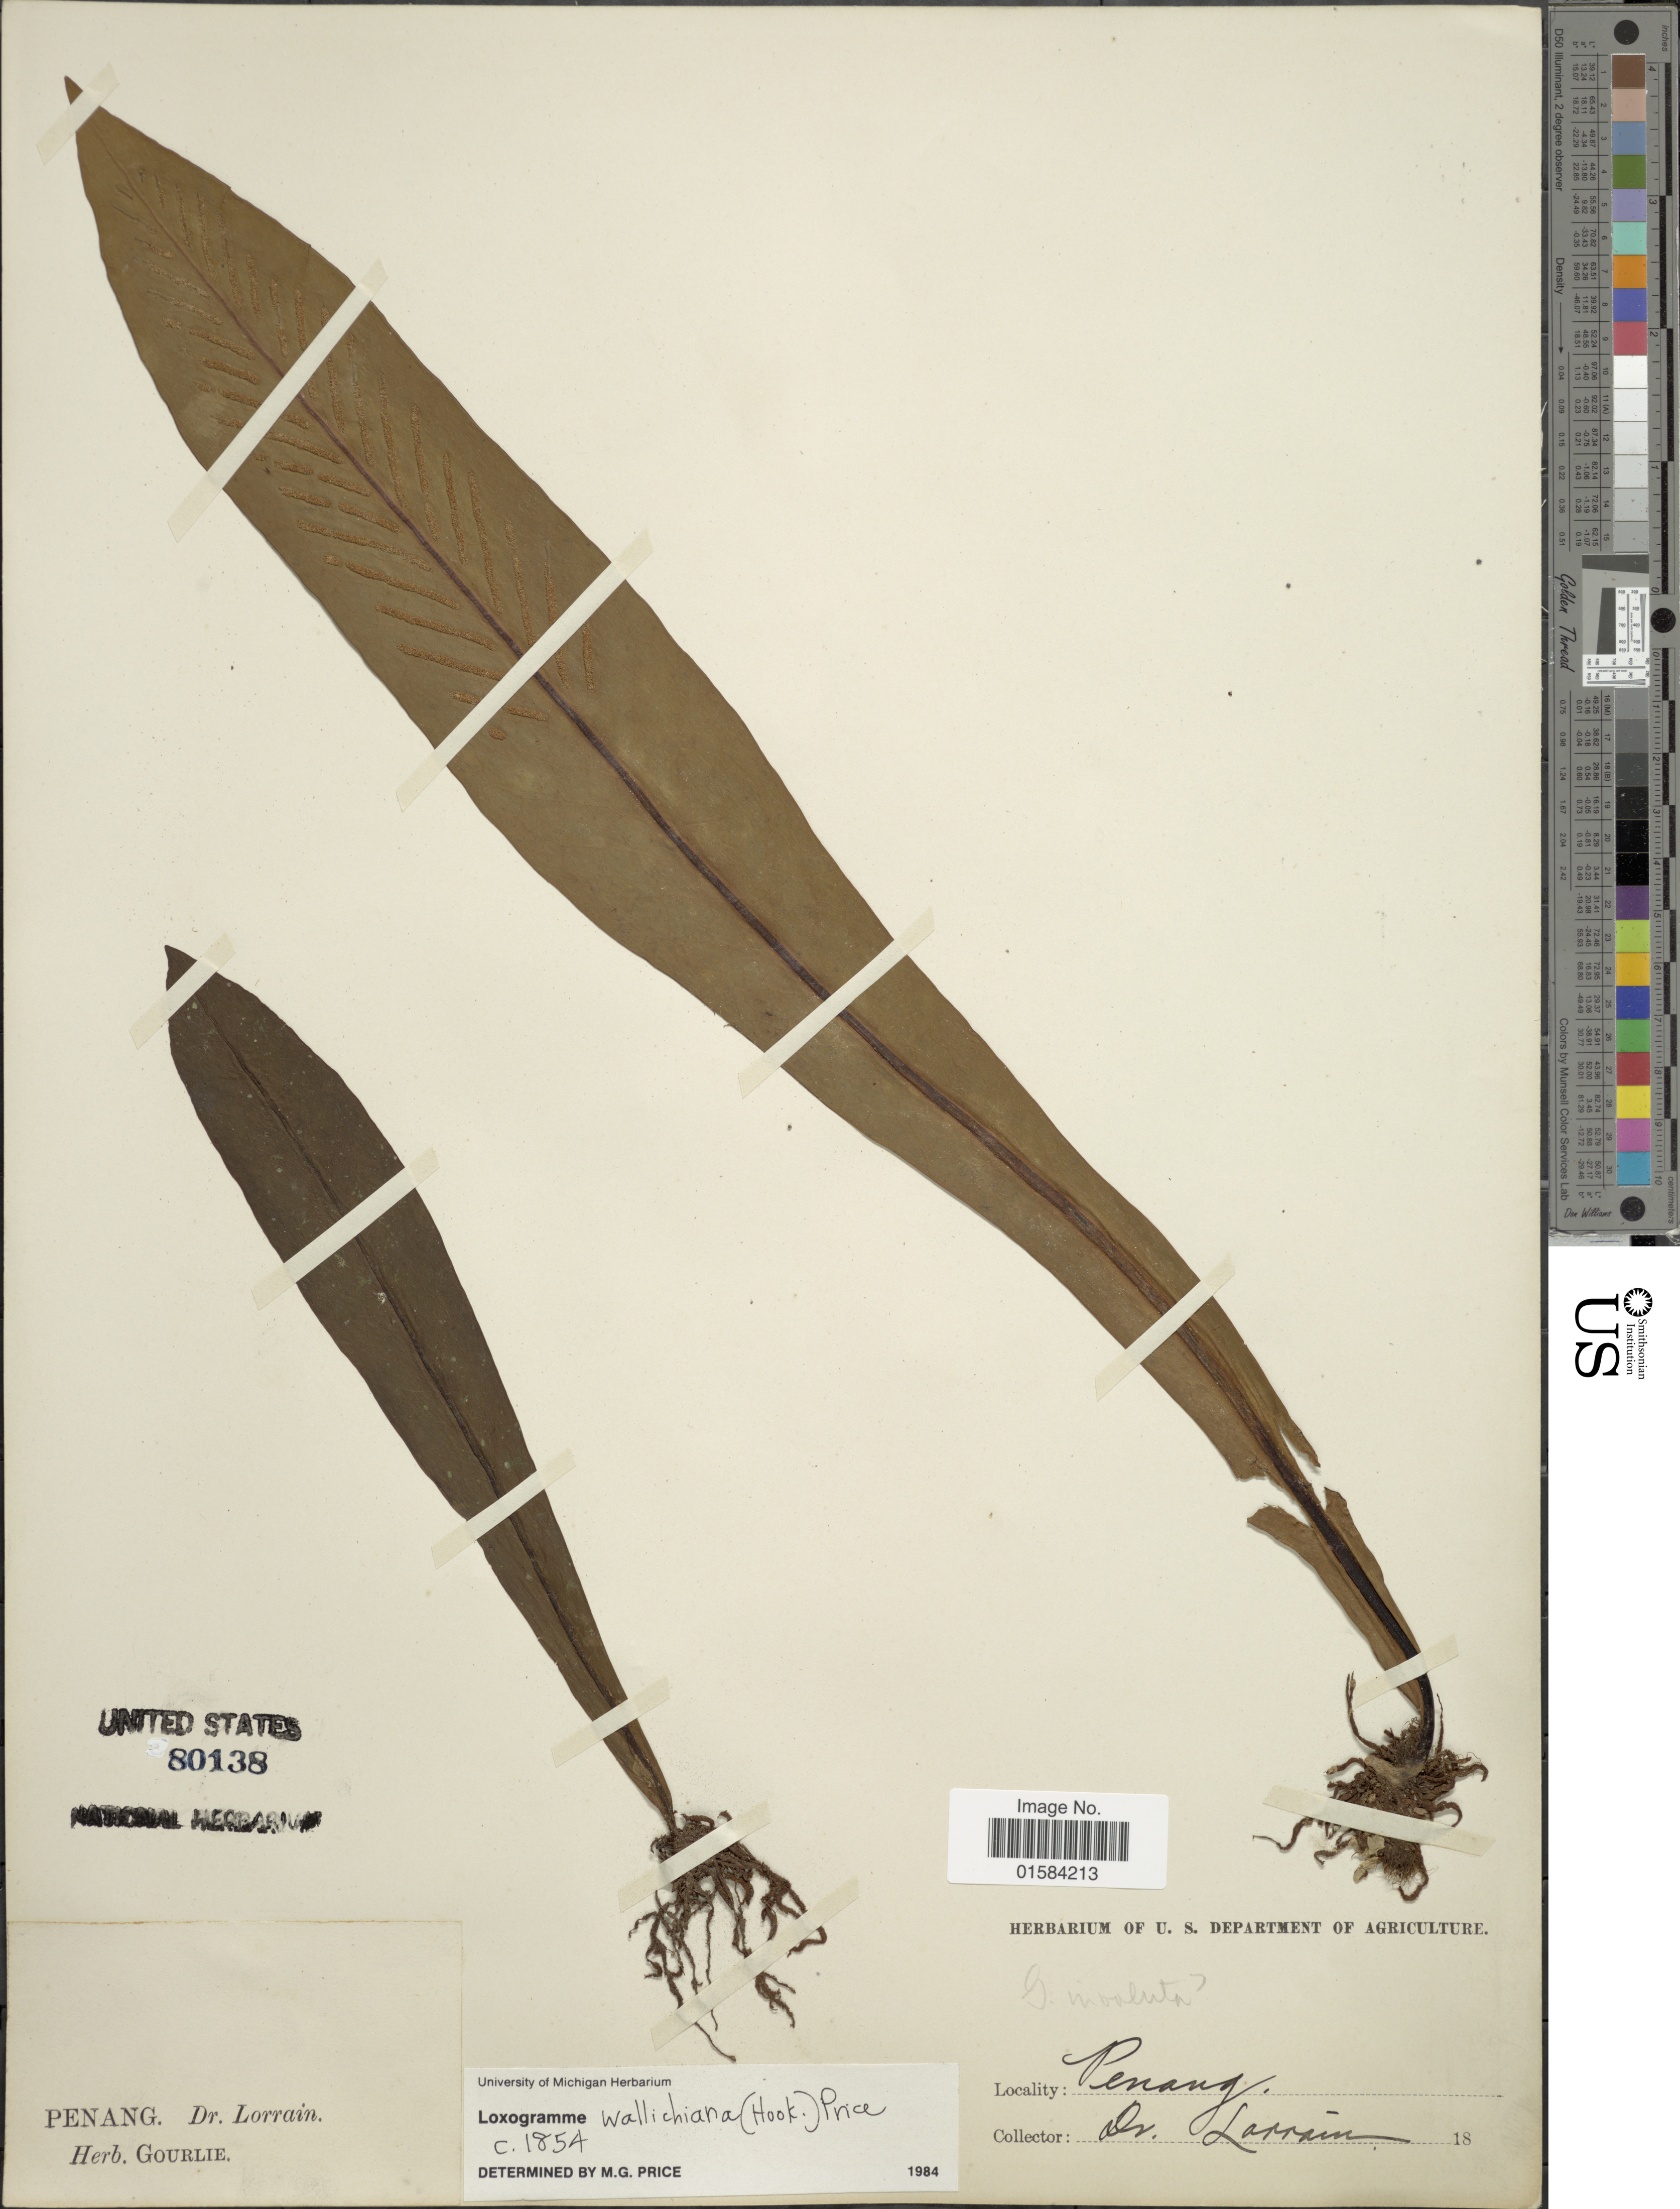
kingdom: Plantae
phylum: Tracheophyta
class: Polypodiopsida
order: Polypodiales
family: Polypodiaceae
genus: Loxogramme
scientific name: Loxogramme wallichiana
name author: (Hook.) M.G. Price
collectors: -- Lorrain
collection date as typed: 18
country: Malaysia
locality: Penang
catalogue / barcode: US 80138